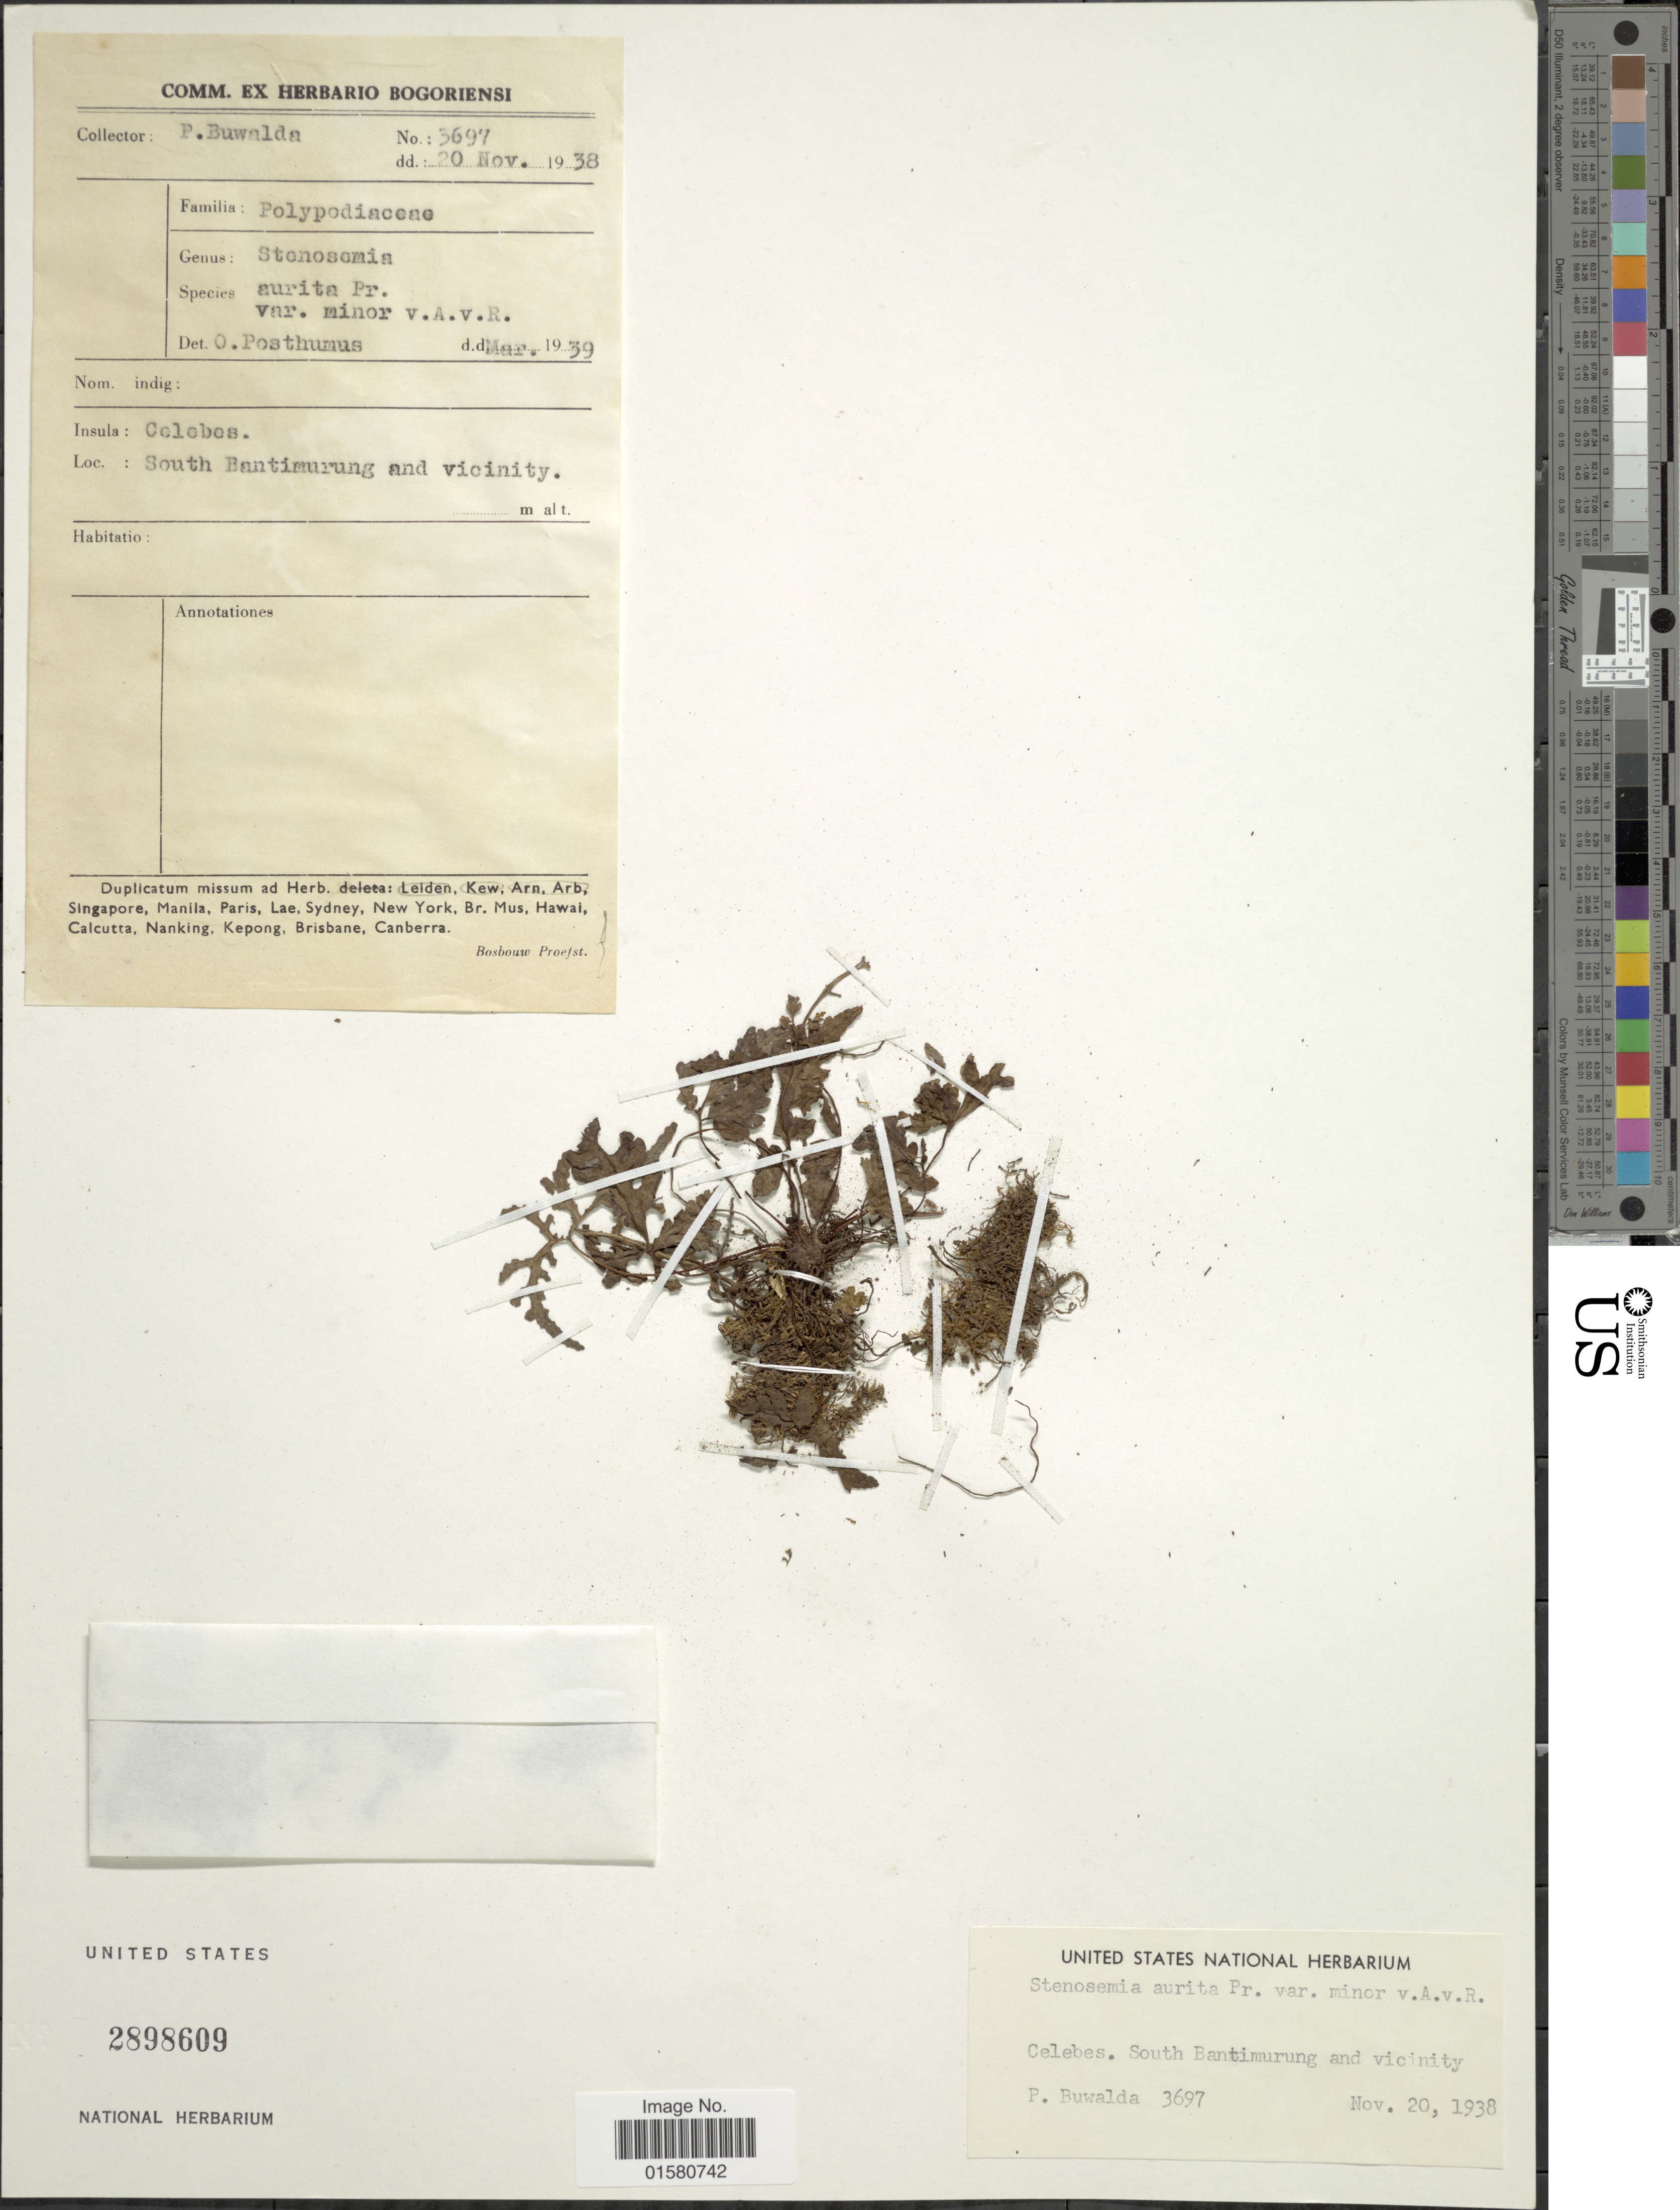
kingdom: Plantae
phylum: Tracheophyta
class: Polypodiopsida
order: Polypodiales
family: Tectariaceae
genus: Tectaria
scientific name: Tectaria aurita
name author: (Sw.) Chandra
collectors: P. Buwalda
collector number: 3697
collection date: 1938-11-20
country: Indonesia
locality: Celebes. South Bantimurung and vicinity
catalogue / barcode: US 2898609